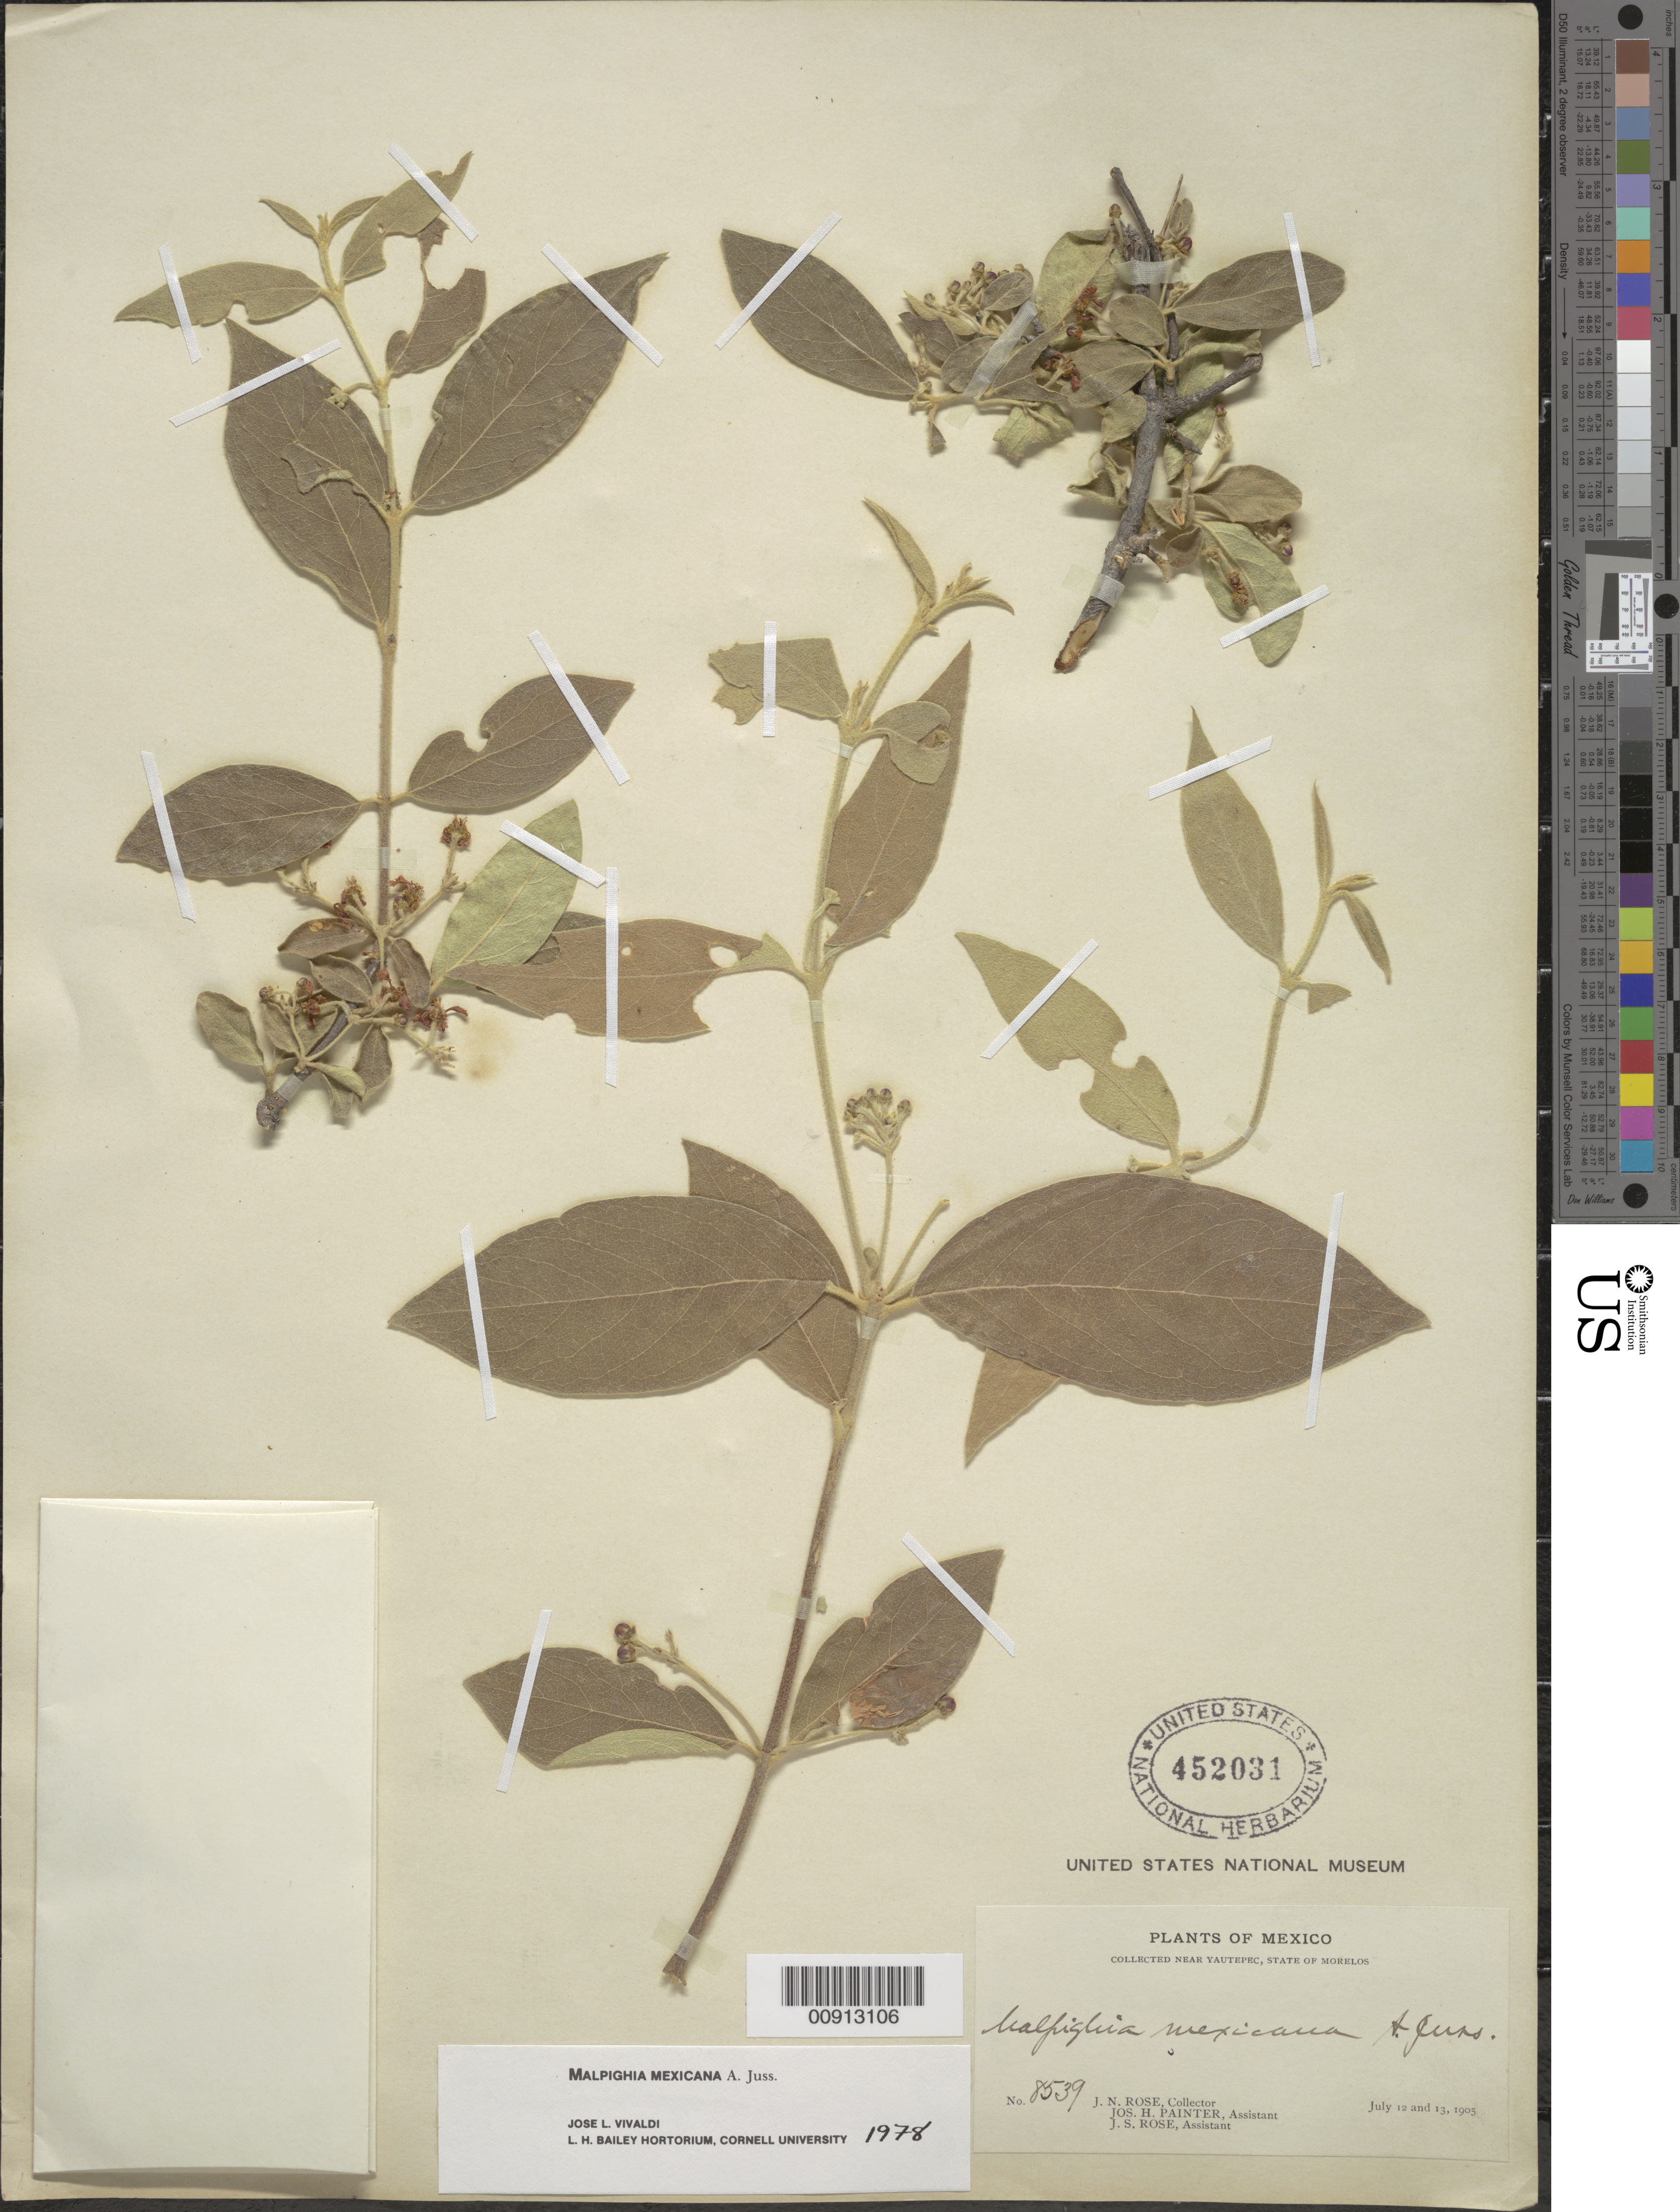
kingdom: Plantae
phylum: Tracheophyta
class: Magnoliopsida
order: Malpighiales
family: Malpighiaceae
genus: Malpighia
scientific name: Malpighia mexicana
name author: A. Juss.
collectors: J. N. Rose, J. H. Painter & J. S. Rose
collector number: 8539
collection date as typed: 12 Jul 1905 to 13 Jul 1905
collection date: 1905-07-12/1905-07-13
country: Mexico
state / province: Morelos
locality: Near Yautepec, Morelos.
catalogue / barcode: US 452031